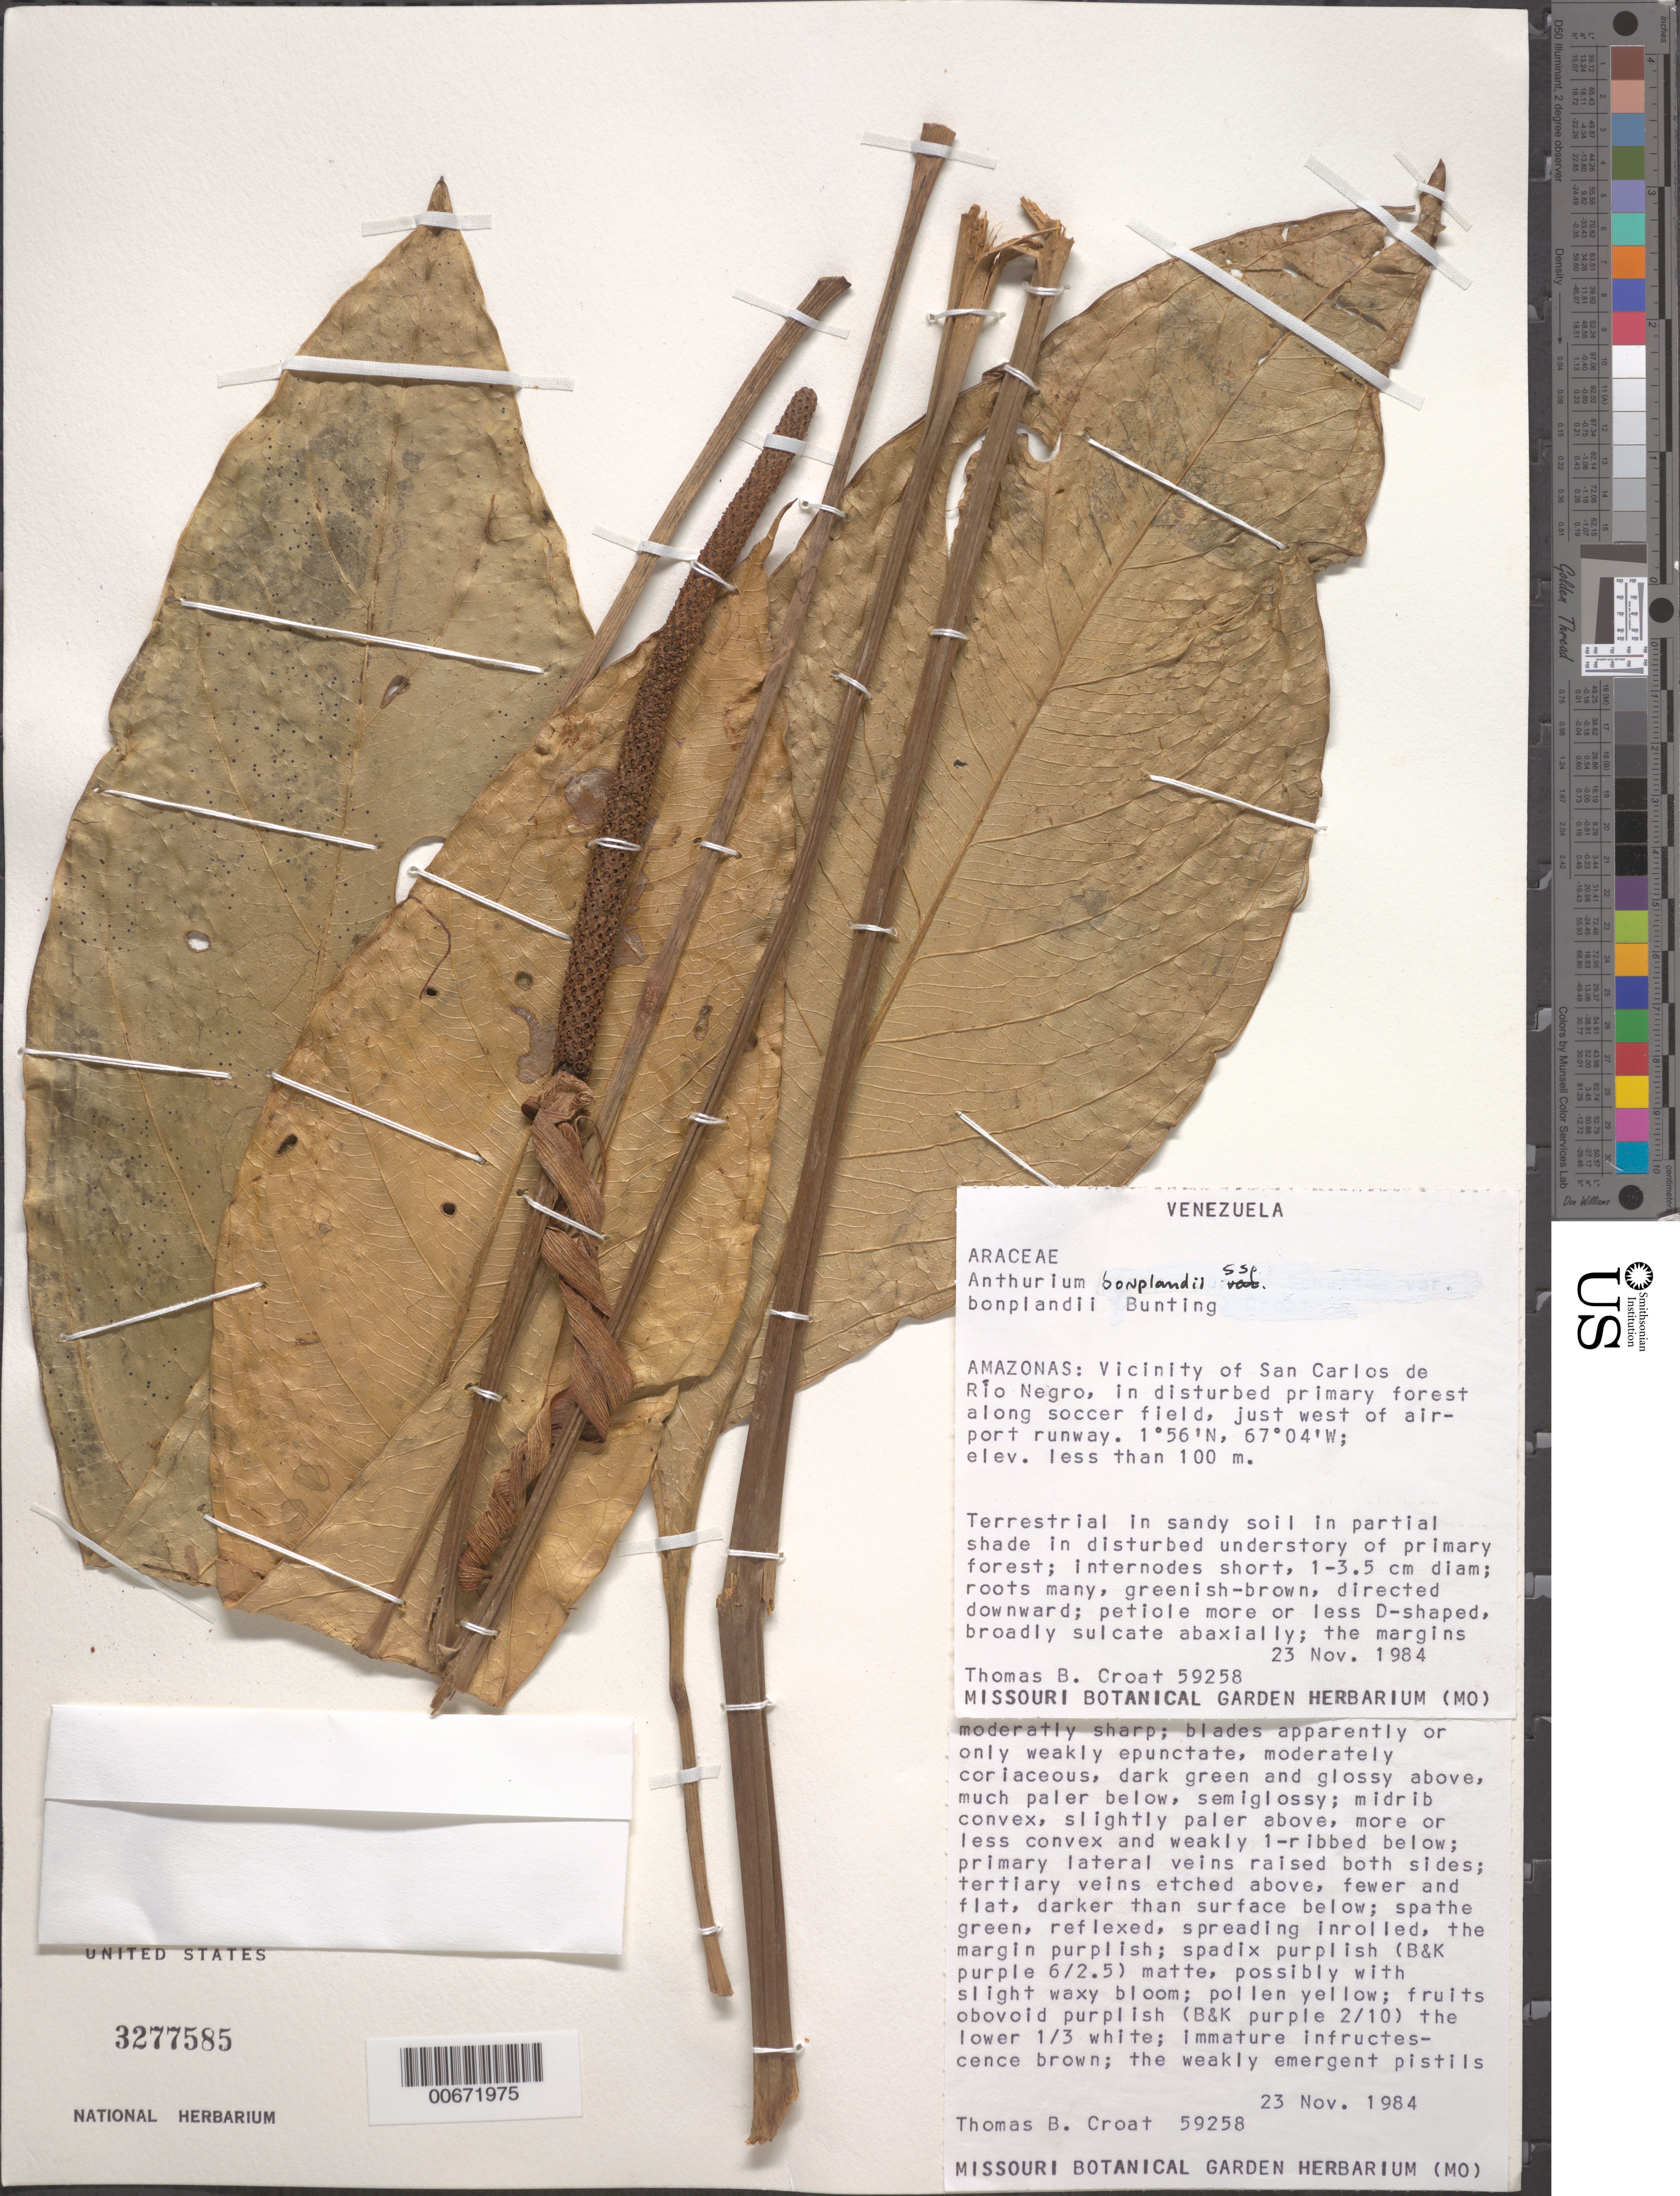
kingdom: Plantae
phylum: Tracheophyta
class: Liliopsida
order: Alismatales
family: Araceae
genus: Anthurium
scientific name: Anthurium bonplandii subsp. bonplandii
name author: G.S. Bunting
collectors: T. B. Croat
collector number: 59258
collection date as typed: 23-Nov-84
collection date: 1984-11-23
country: Venezuela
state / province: Amazonas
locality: San Carlos de Río Negro, vicinity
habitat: In sandy soil in partial shade in primary forest. Disturbed primary forest along soccer field, just west of airport runway;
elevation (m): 100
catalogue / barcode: US 3277585